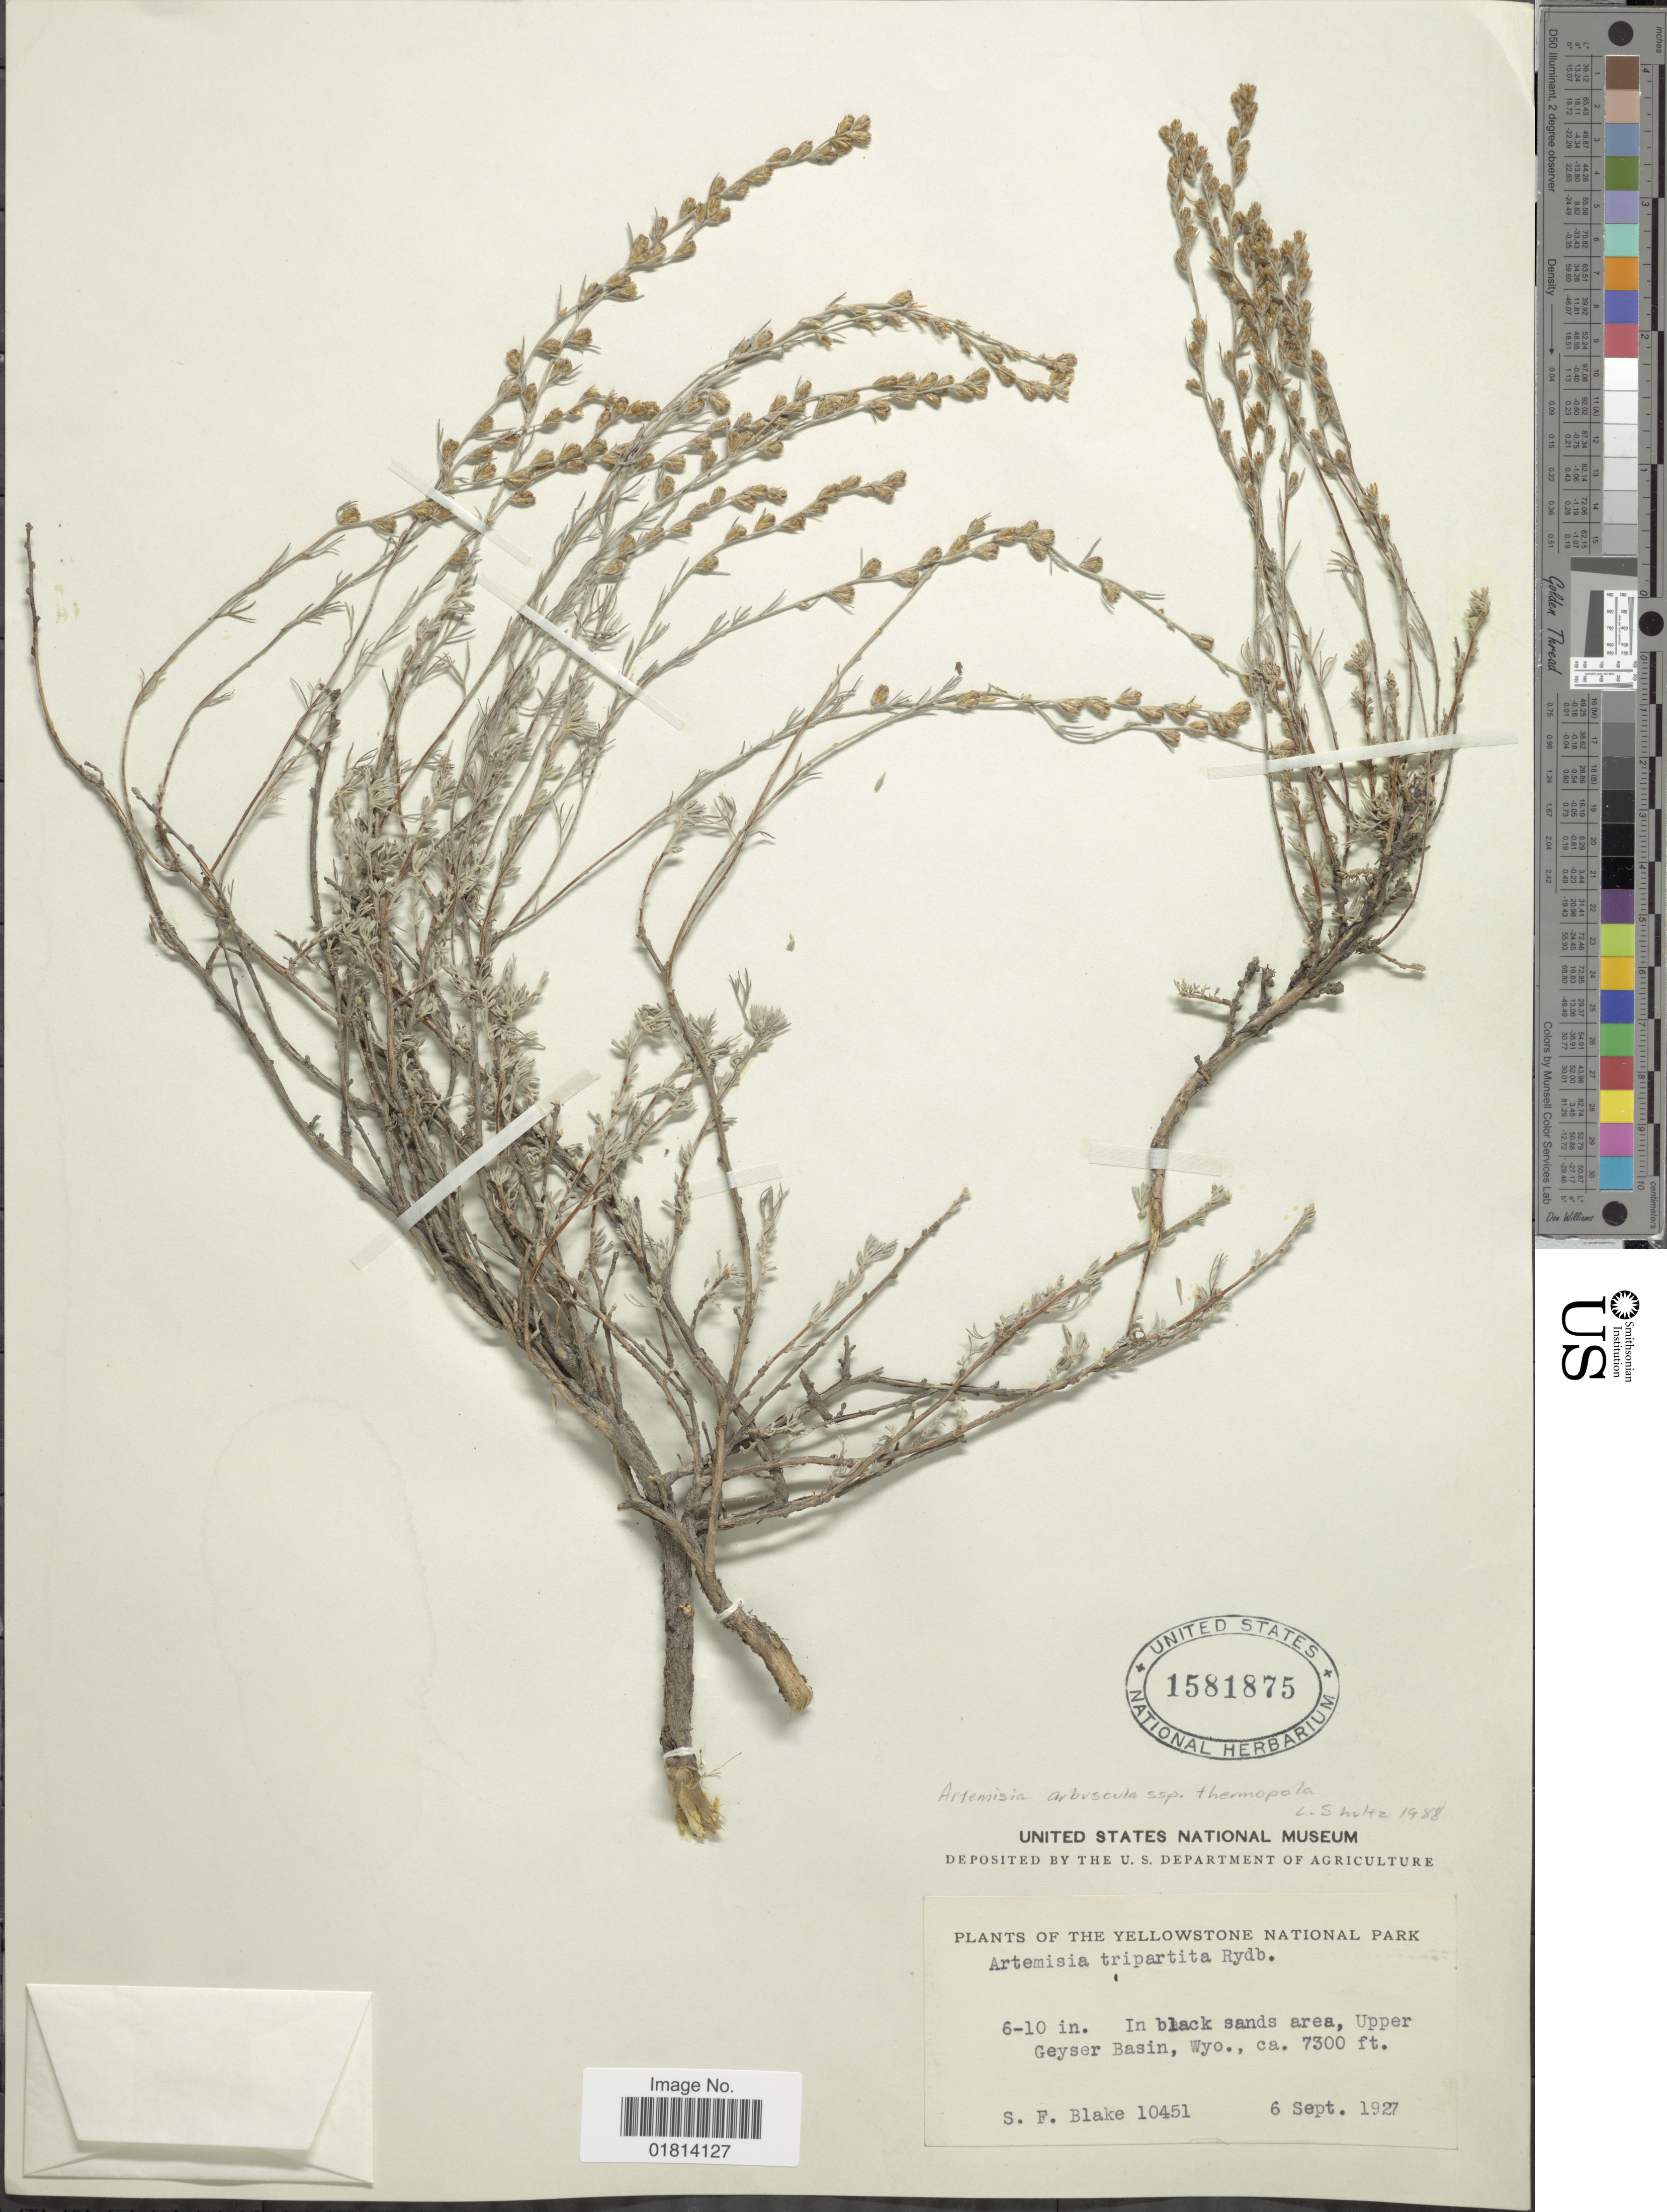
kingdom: Plantae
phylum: Tracheophyta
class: Magnoliopsida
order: Asterales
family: Asteraceae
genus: Artemisia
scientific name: Artemisia arbuscula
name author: Nutt.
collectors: S. Blake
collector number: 10451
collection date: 1927-09-06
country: United States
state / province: Wyoming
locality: Yellowstone National Park. In black sands area, Upper Geyser Basin, Wyo.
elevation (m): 2225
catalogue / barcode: US 1581875